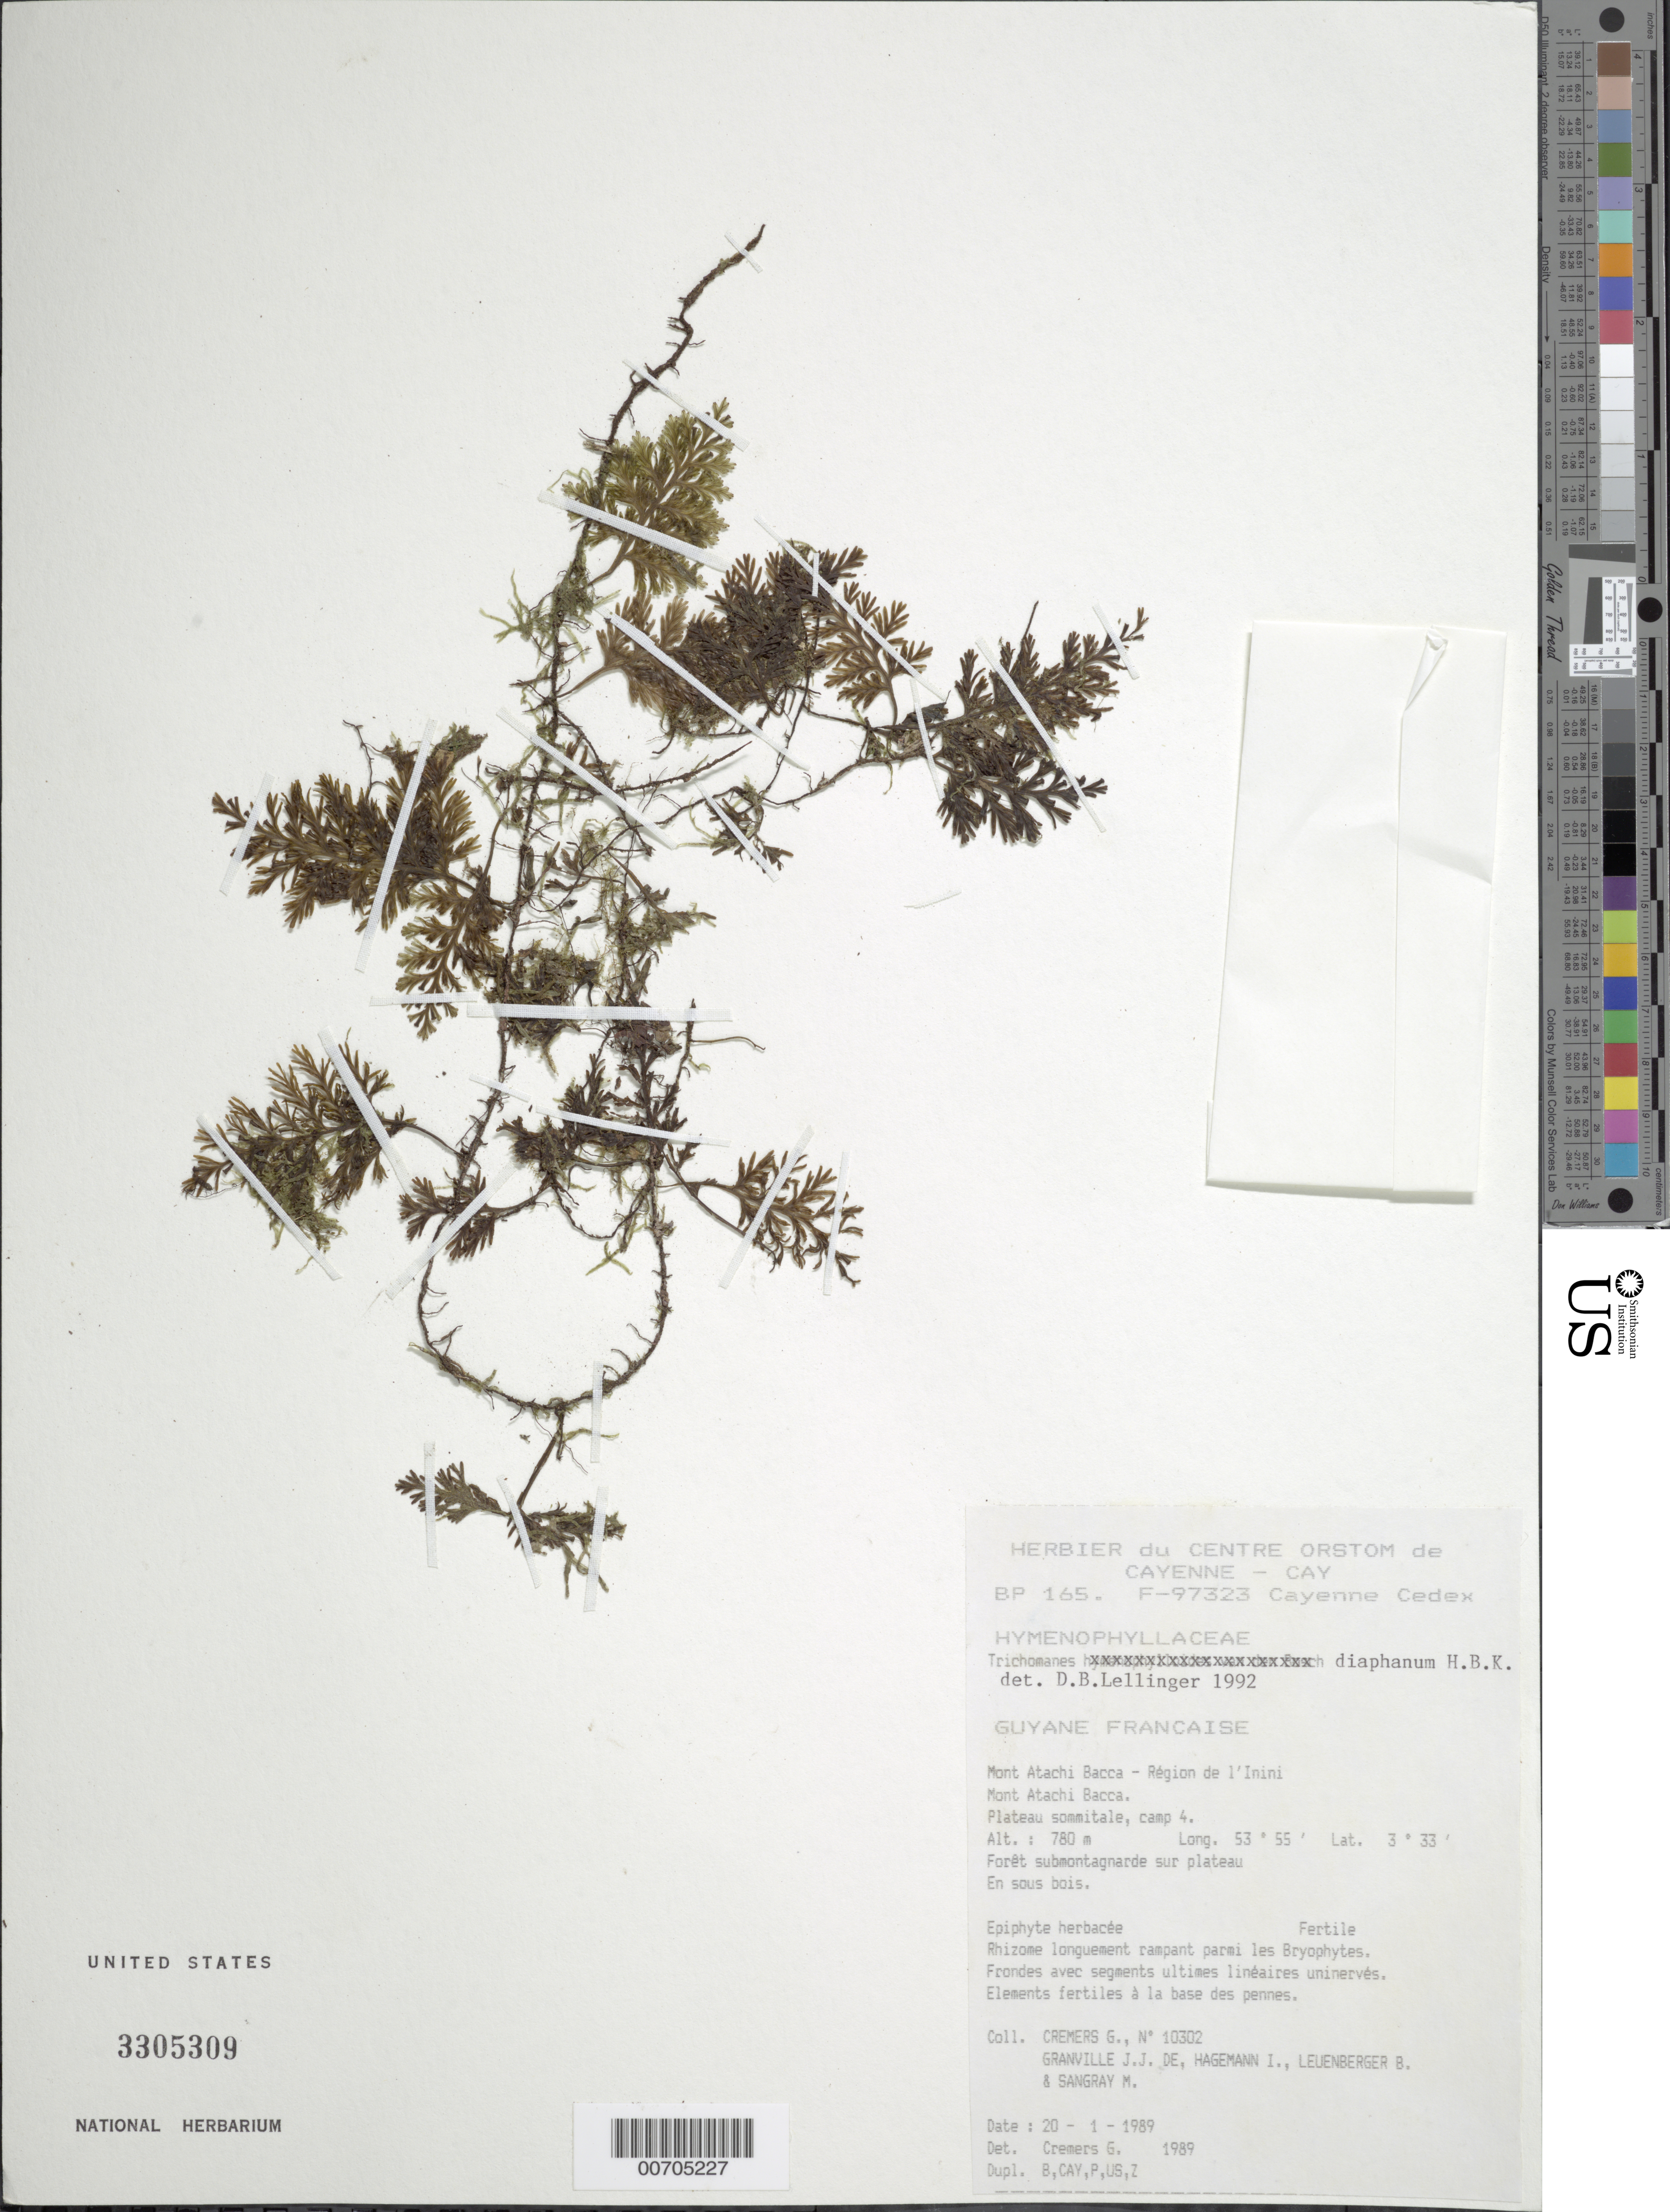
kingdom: Plantae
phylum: Tracheophyta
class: Polypodiopsida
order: Hymenophyllales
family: Hymenophyllaceae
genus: Polyphlebium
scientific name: Polyphlebium diaphanum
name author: (Kunth) Ebihara & Dubuisson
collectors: G. Cremers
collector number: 10302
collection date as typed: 20-Jan-89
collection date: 1989-01-20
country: French Guiana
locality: Mont Atachi Bacca, région de l'Inini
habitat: Submontane forest, on plateau; understory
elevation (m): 780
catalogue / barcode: US 3305309